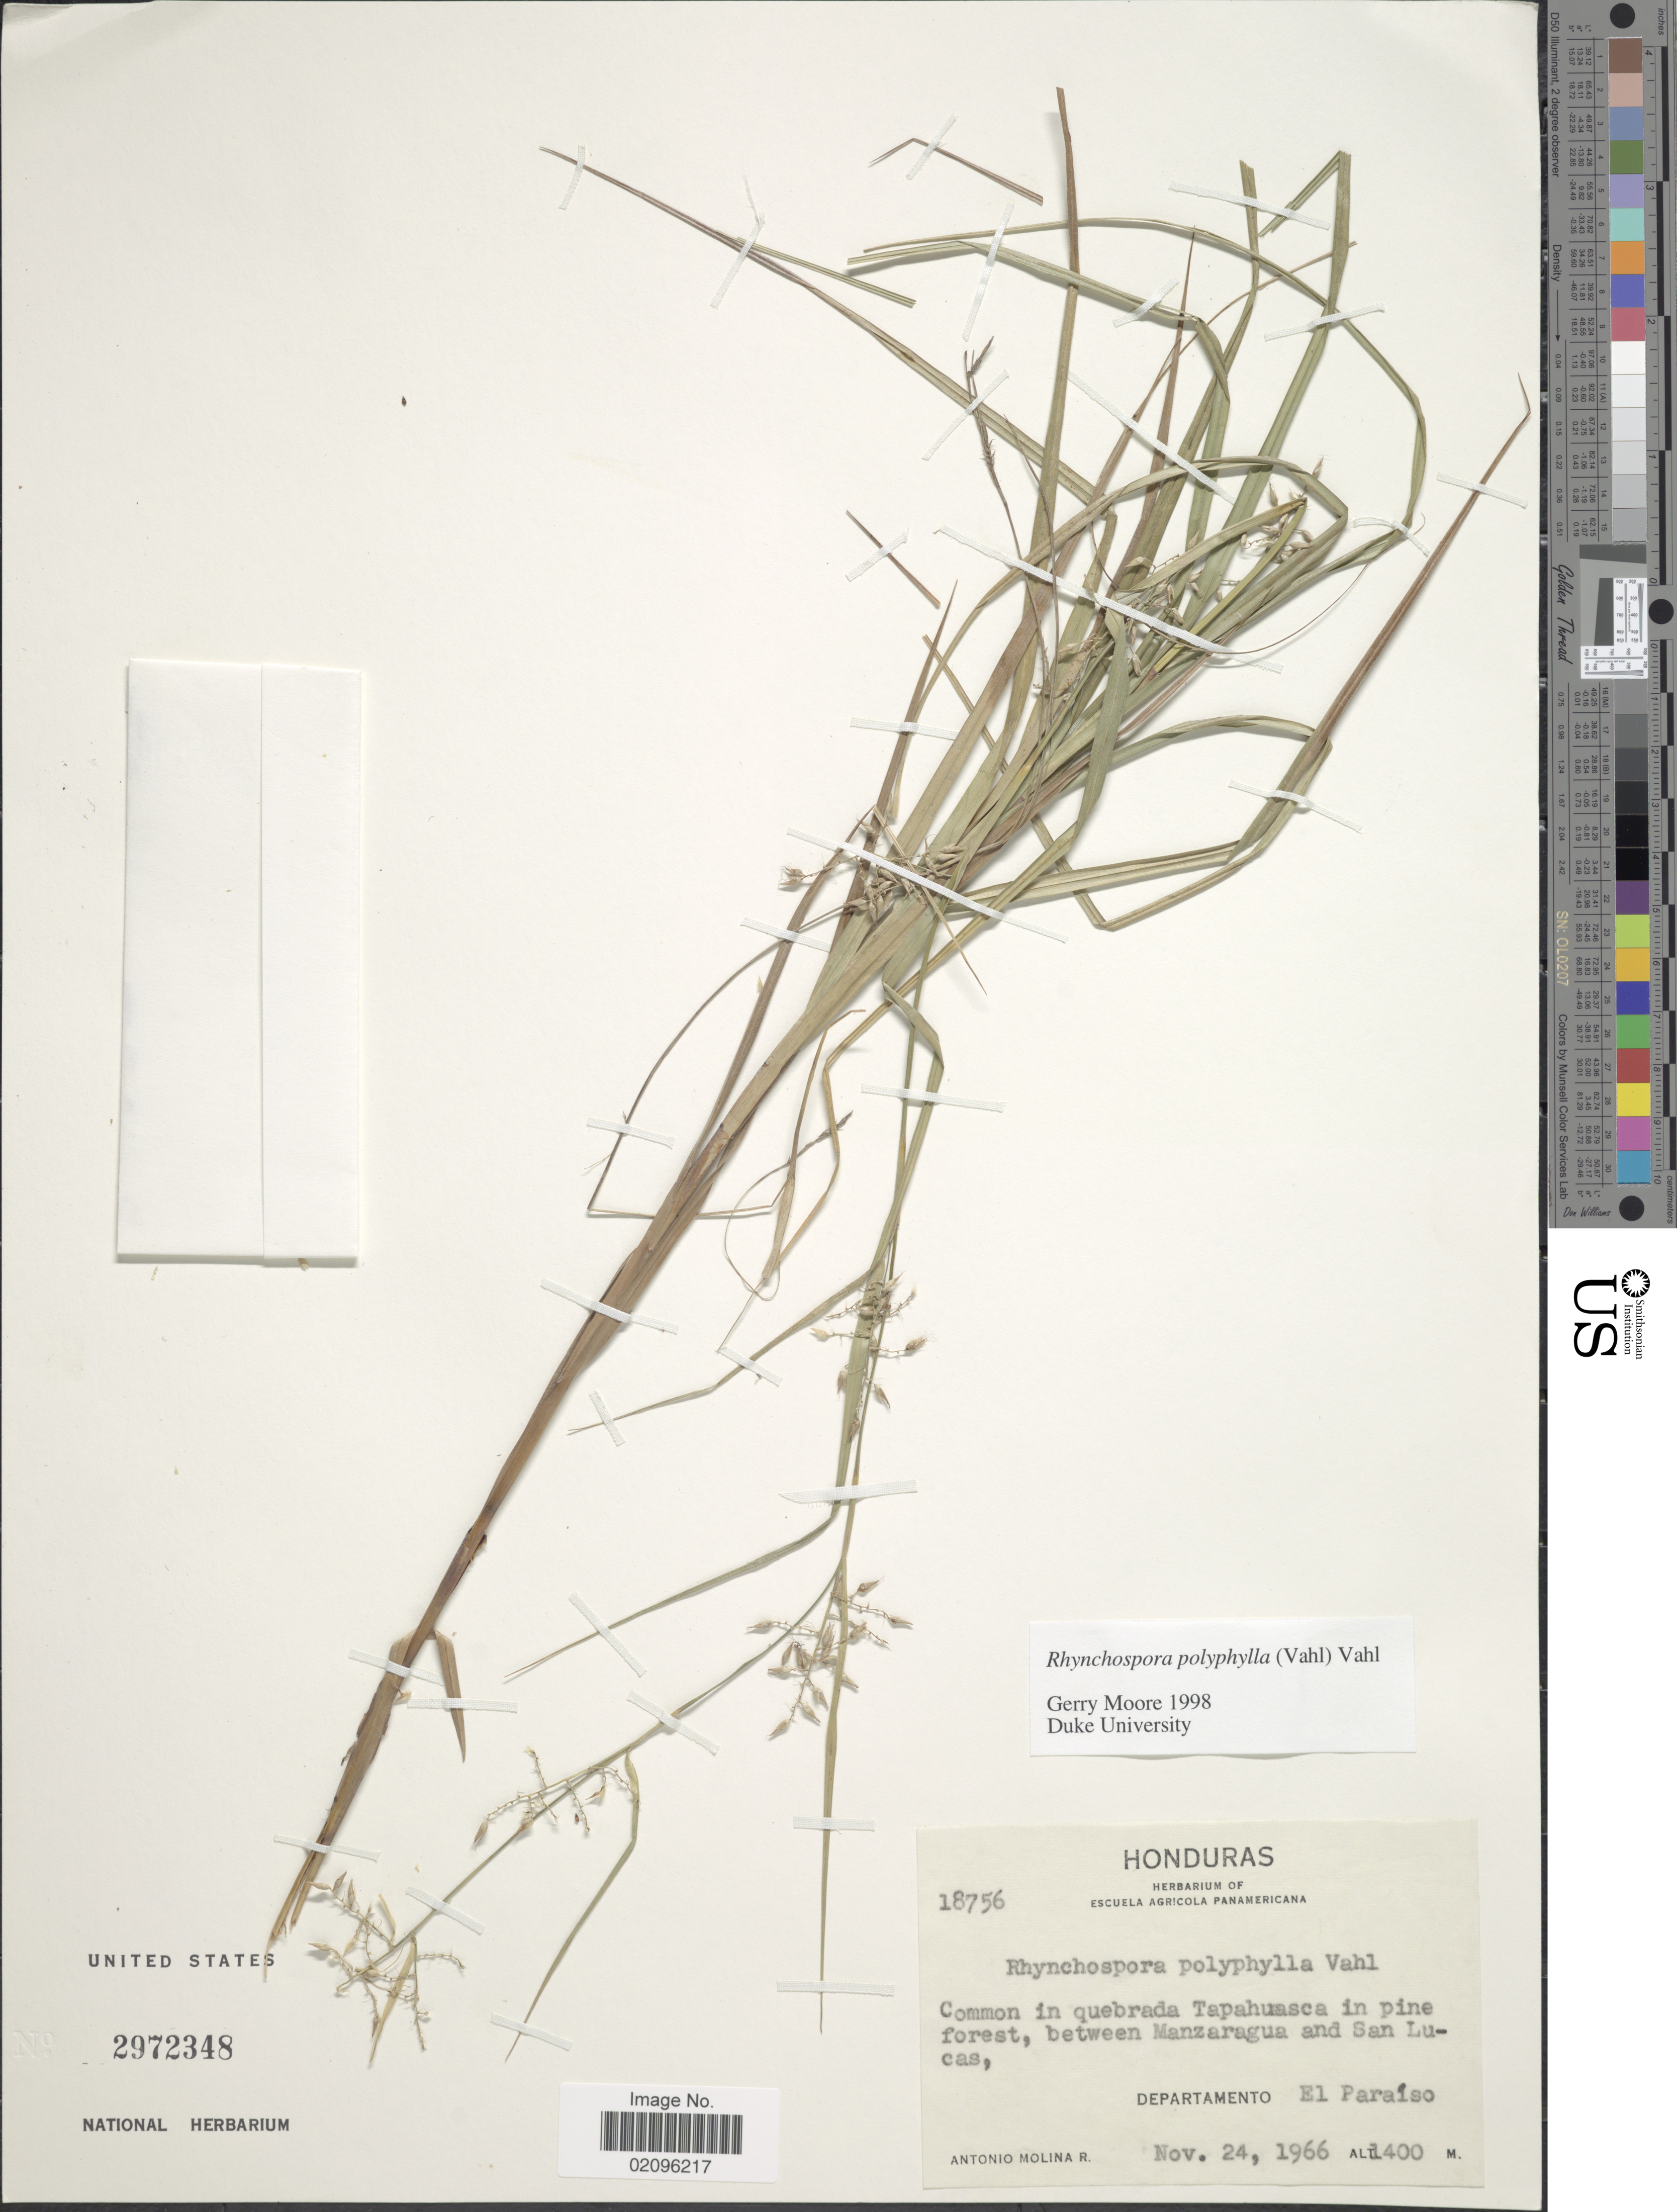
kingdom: Plantae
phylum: Tracheophyta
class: Liliopsida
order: Poales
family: Cyperaceae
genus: Rhynchospora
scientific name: Rhynchospora polyphylla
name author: (Vahl) Vahl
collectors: A. Molina R.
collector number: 18756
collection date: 1966-11-24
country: Honduras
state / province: El Paraíso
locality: Common in quebrada Tapahuasca in pine forest, between Manzaragua and San Lucas.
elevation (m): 1400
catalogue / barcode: US 2972348